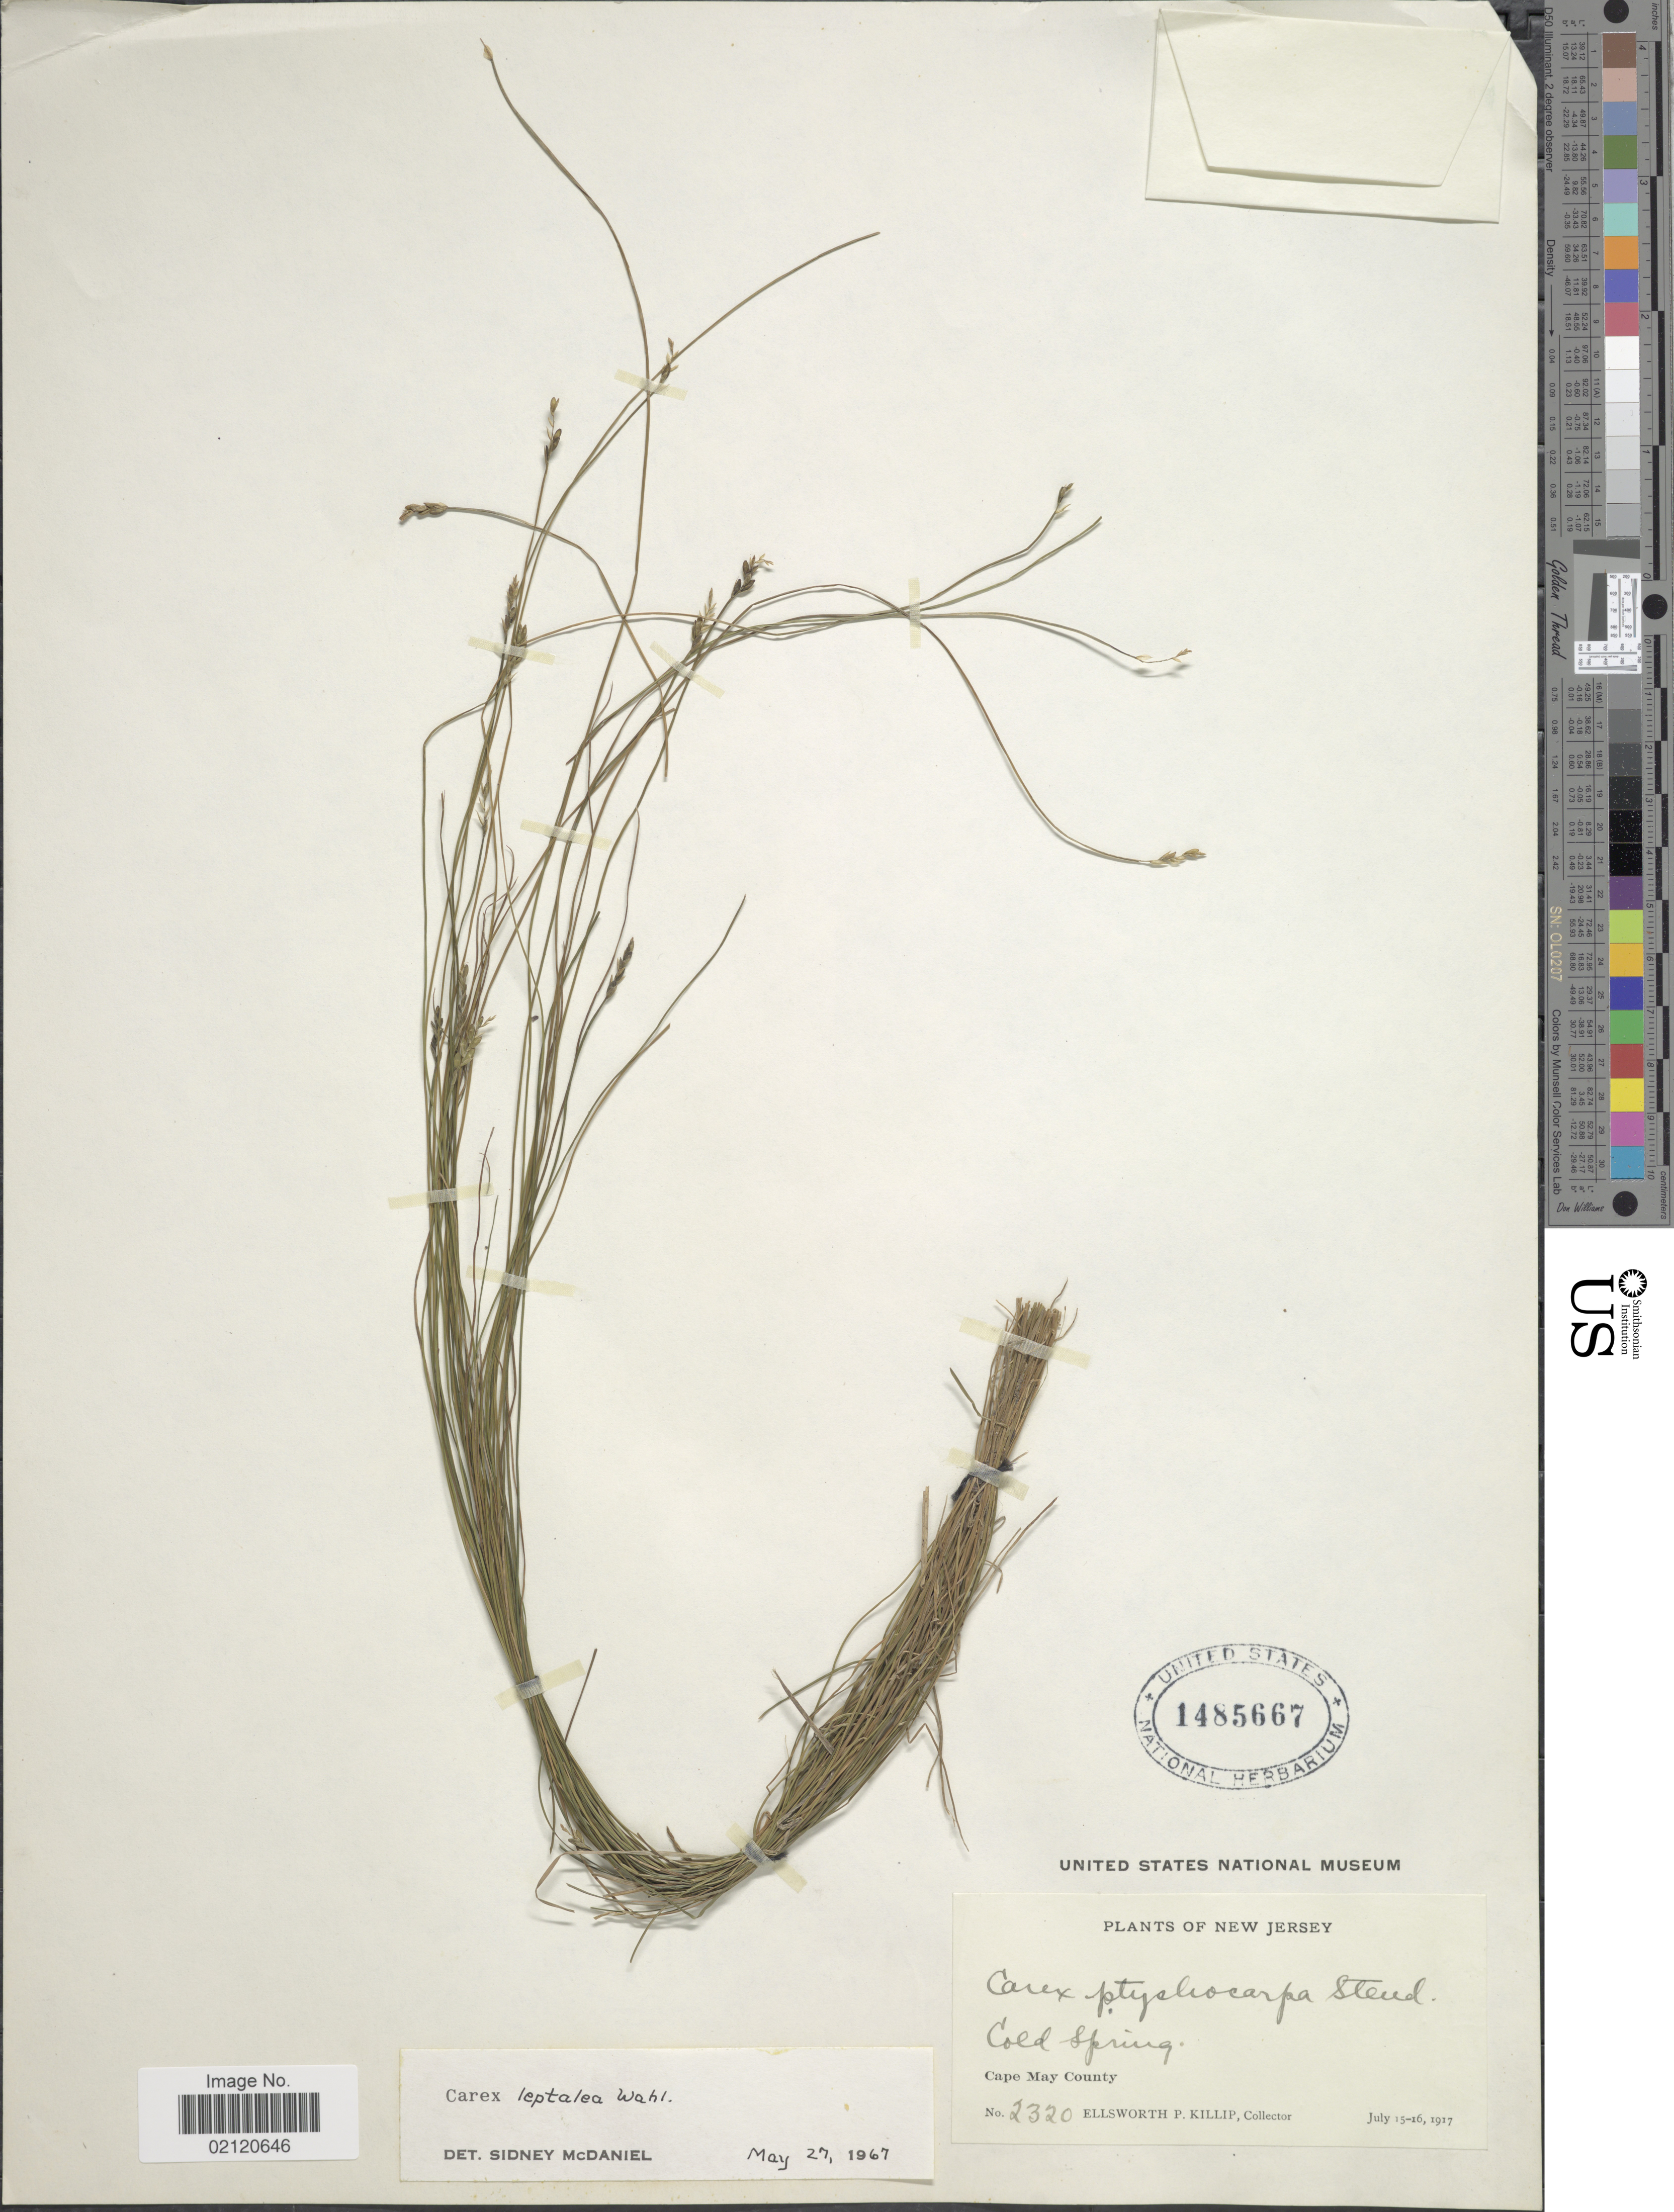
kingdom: Plantae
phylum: Tracheophyta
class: Liliopsida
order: Poales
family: Cyperaceae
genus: Carex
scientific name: Carex leptalea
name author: Wahlenb.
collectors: E. P. Killip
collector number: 2320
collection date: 1917-07-15/1917-07-16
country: United States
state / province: New Jersey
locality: Cold Spring, Cape May County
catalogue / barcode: US 1485667